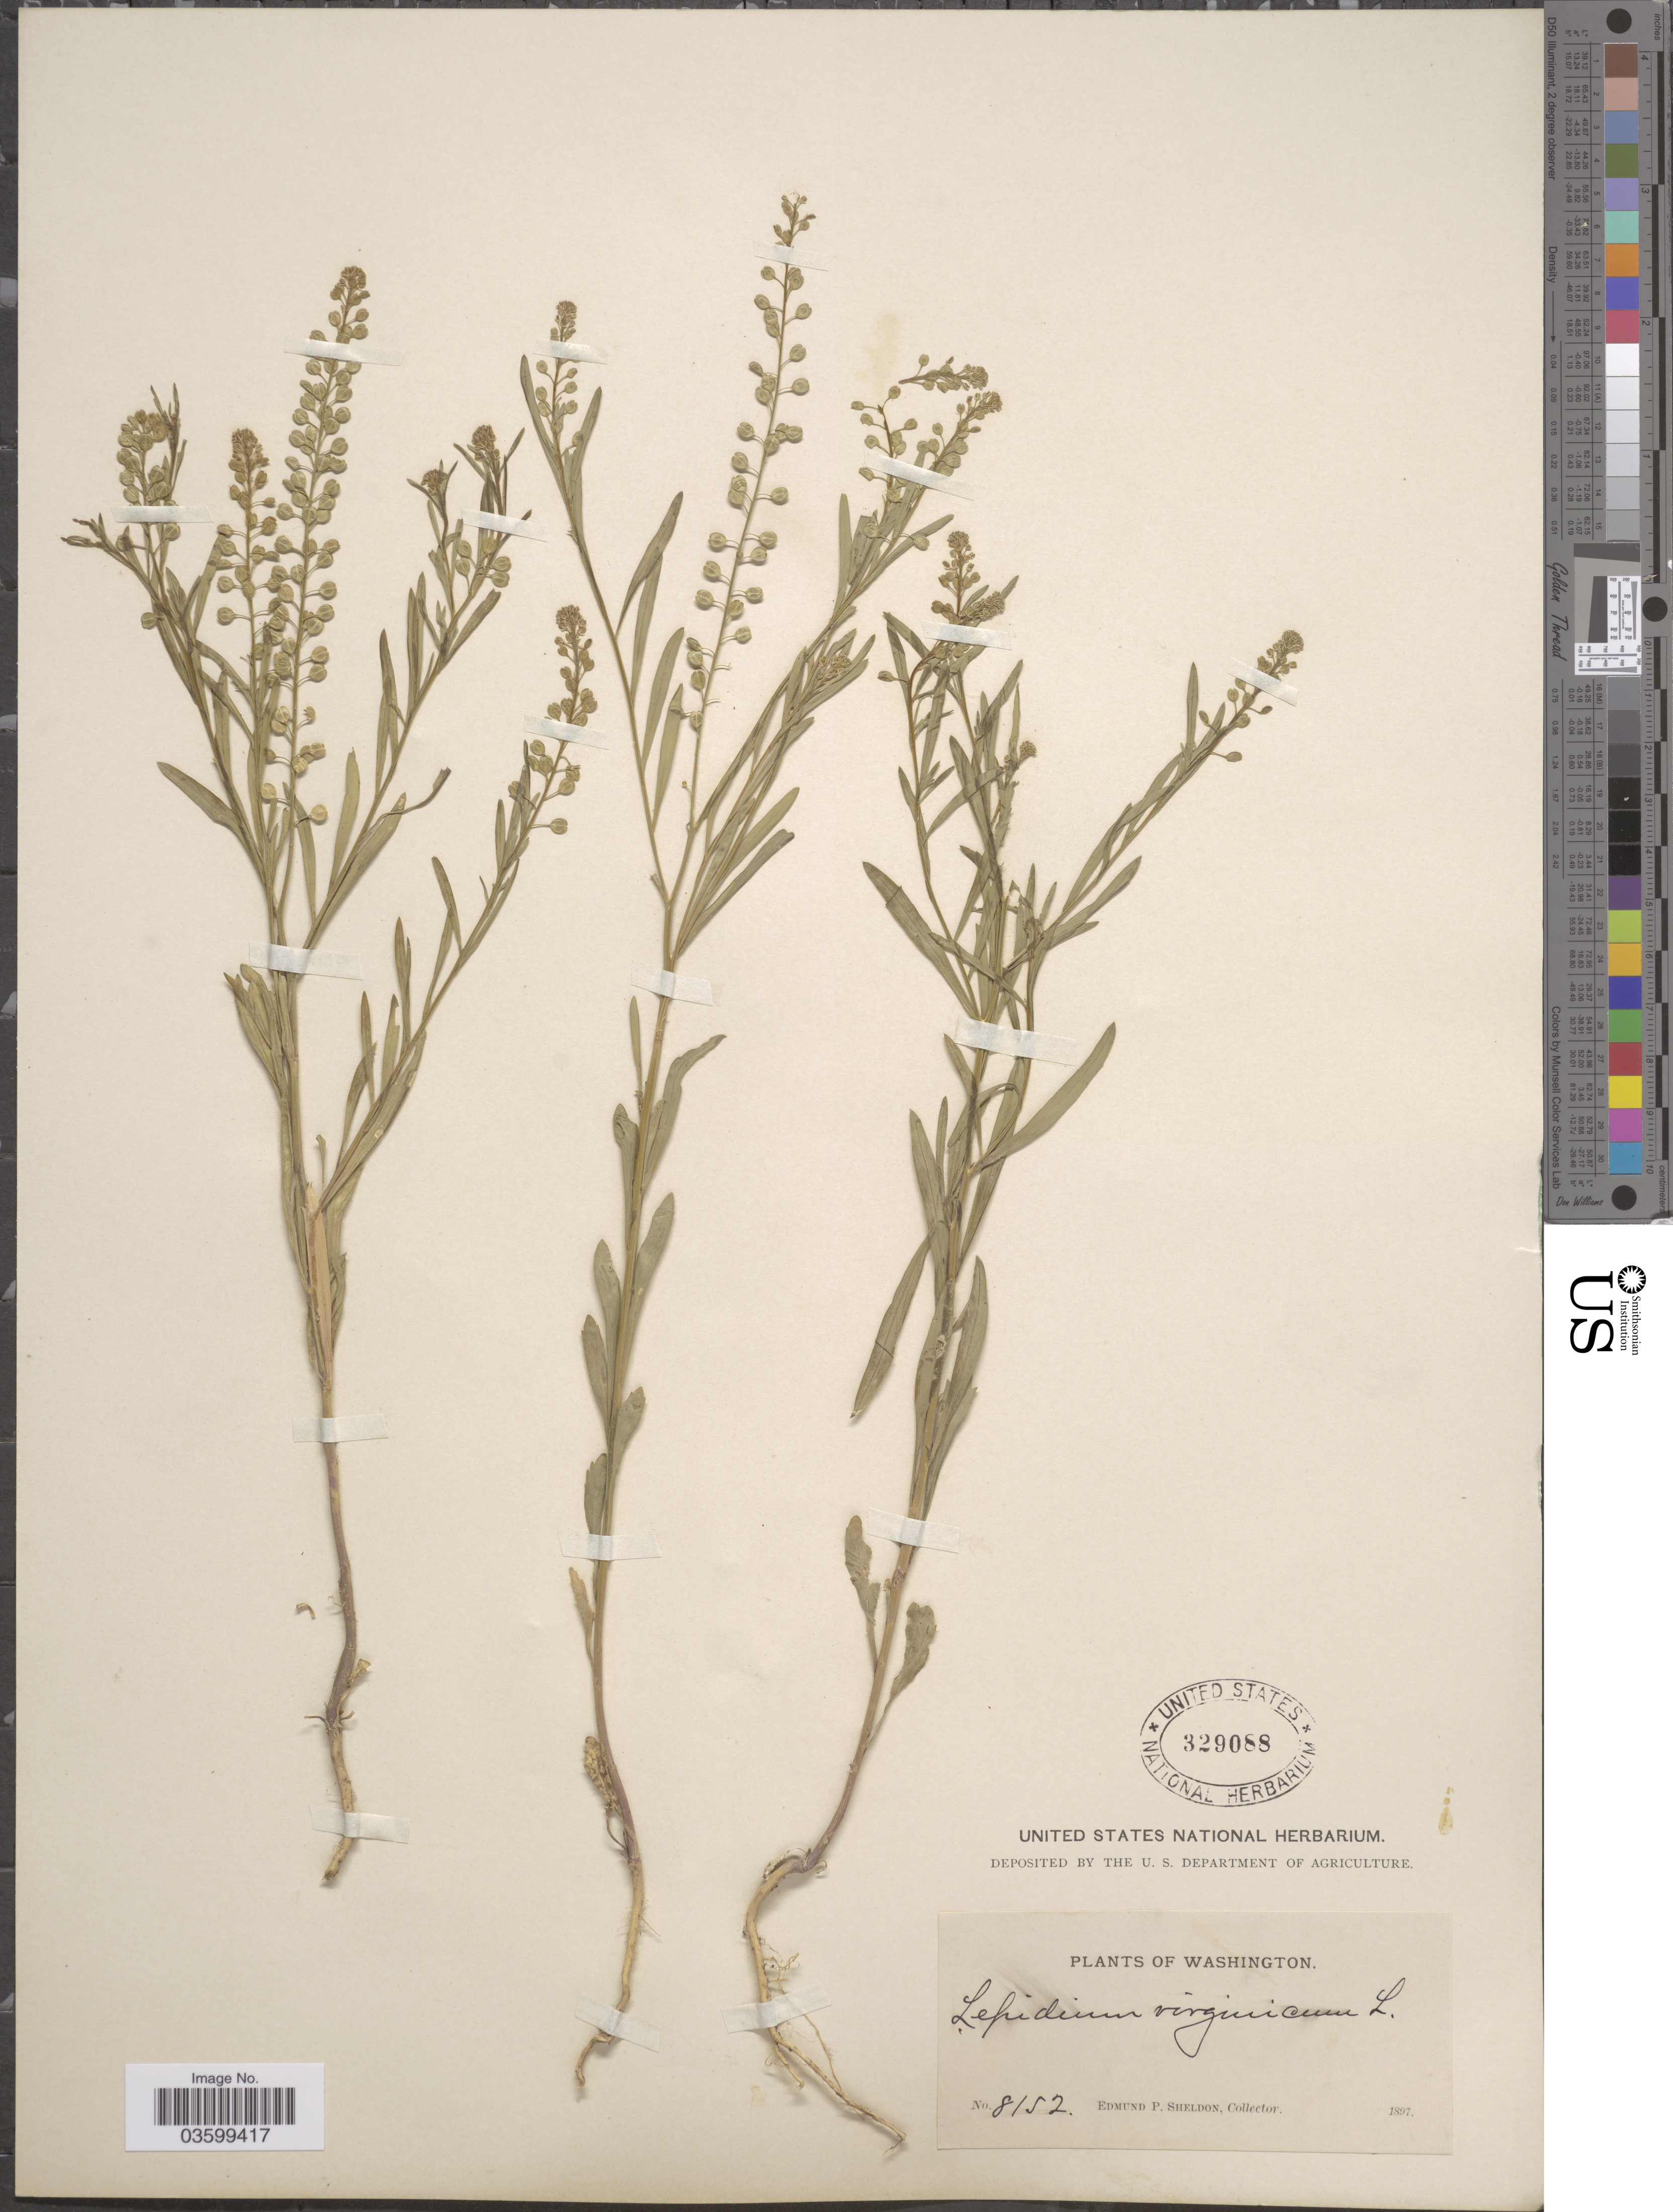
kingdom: Plantae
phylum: Tracheophyta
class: Magnoliopsida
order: Brassicales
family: Brassicaceae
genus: Lepidium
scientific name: Lepidium virginicum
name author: L.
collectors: E. P. Sheldon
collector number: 8152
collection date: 1897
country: United States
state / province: Washington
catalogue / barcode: US 329088